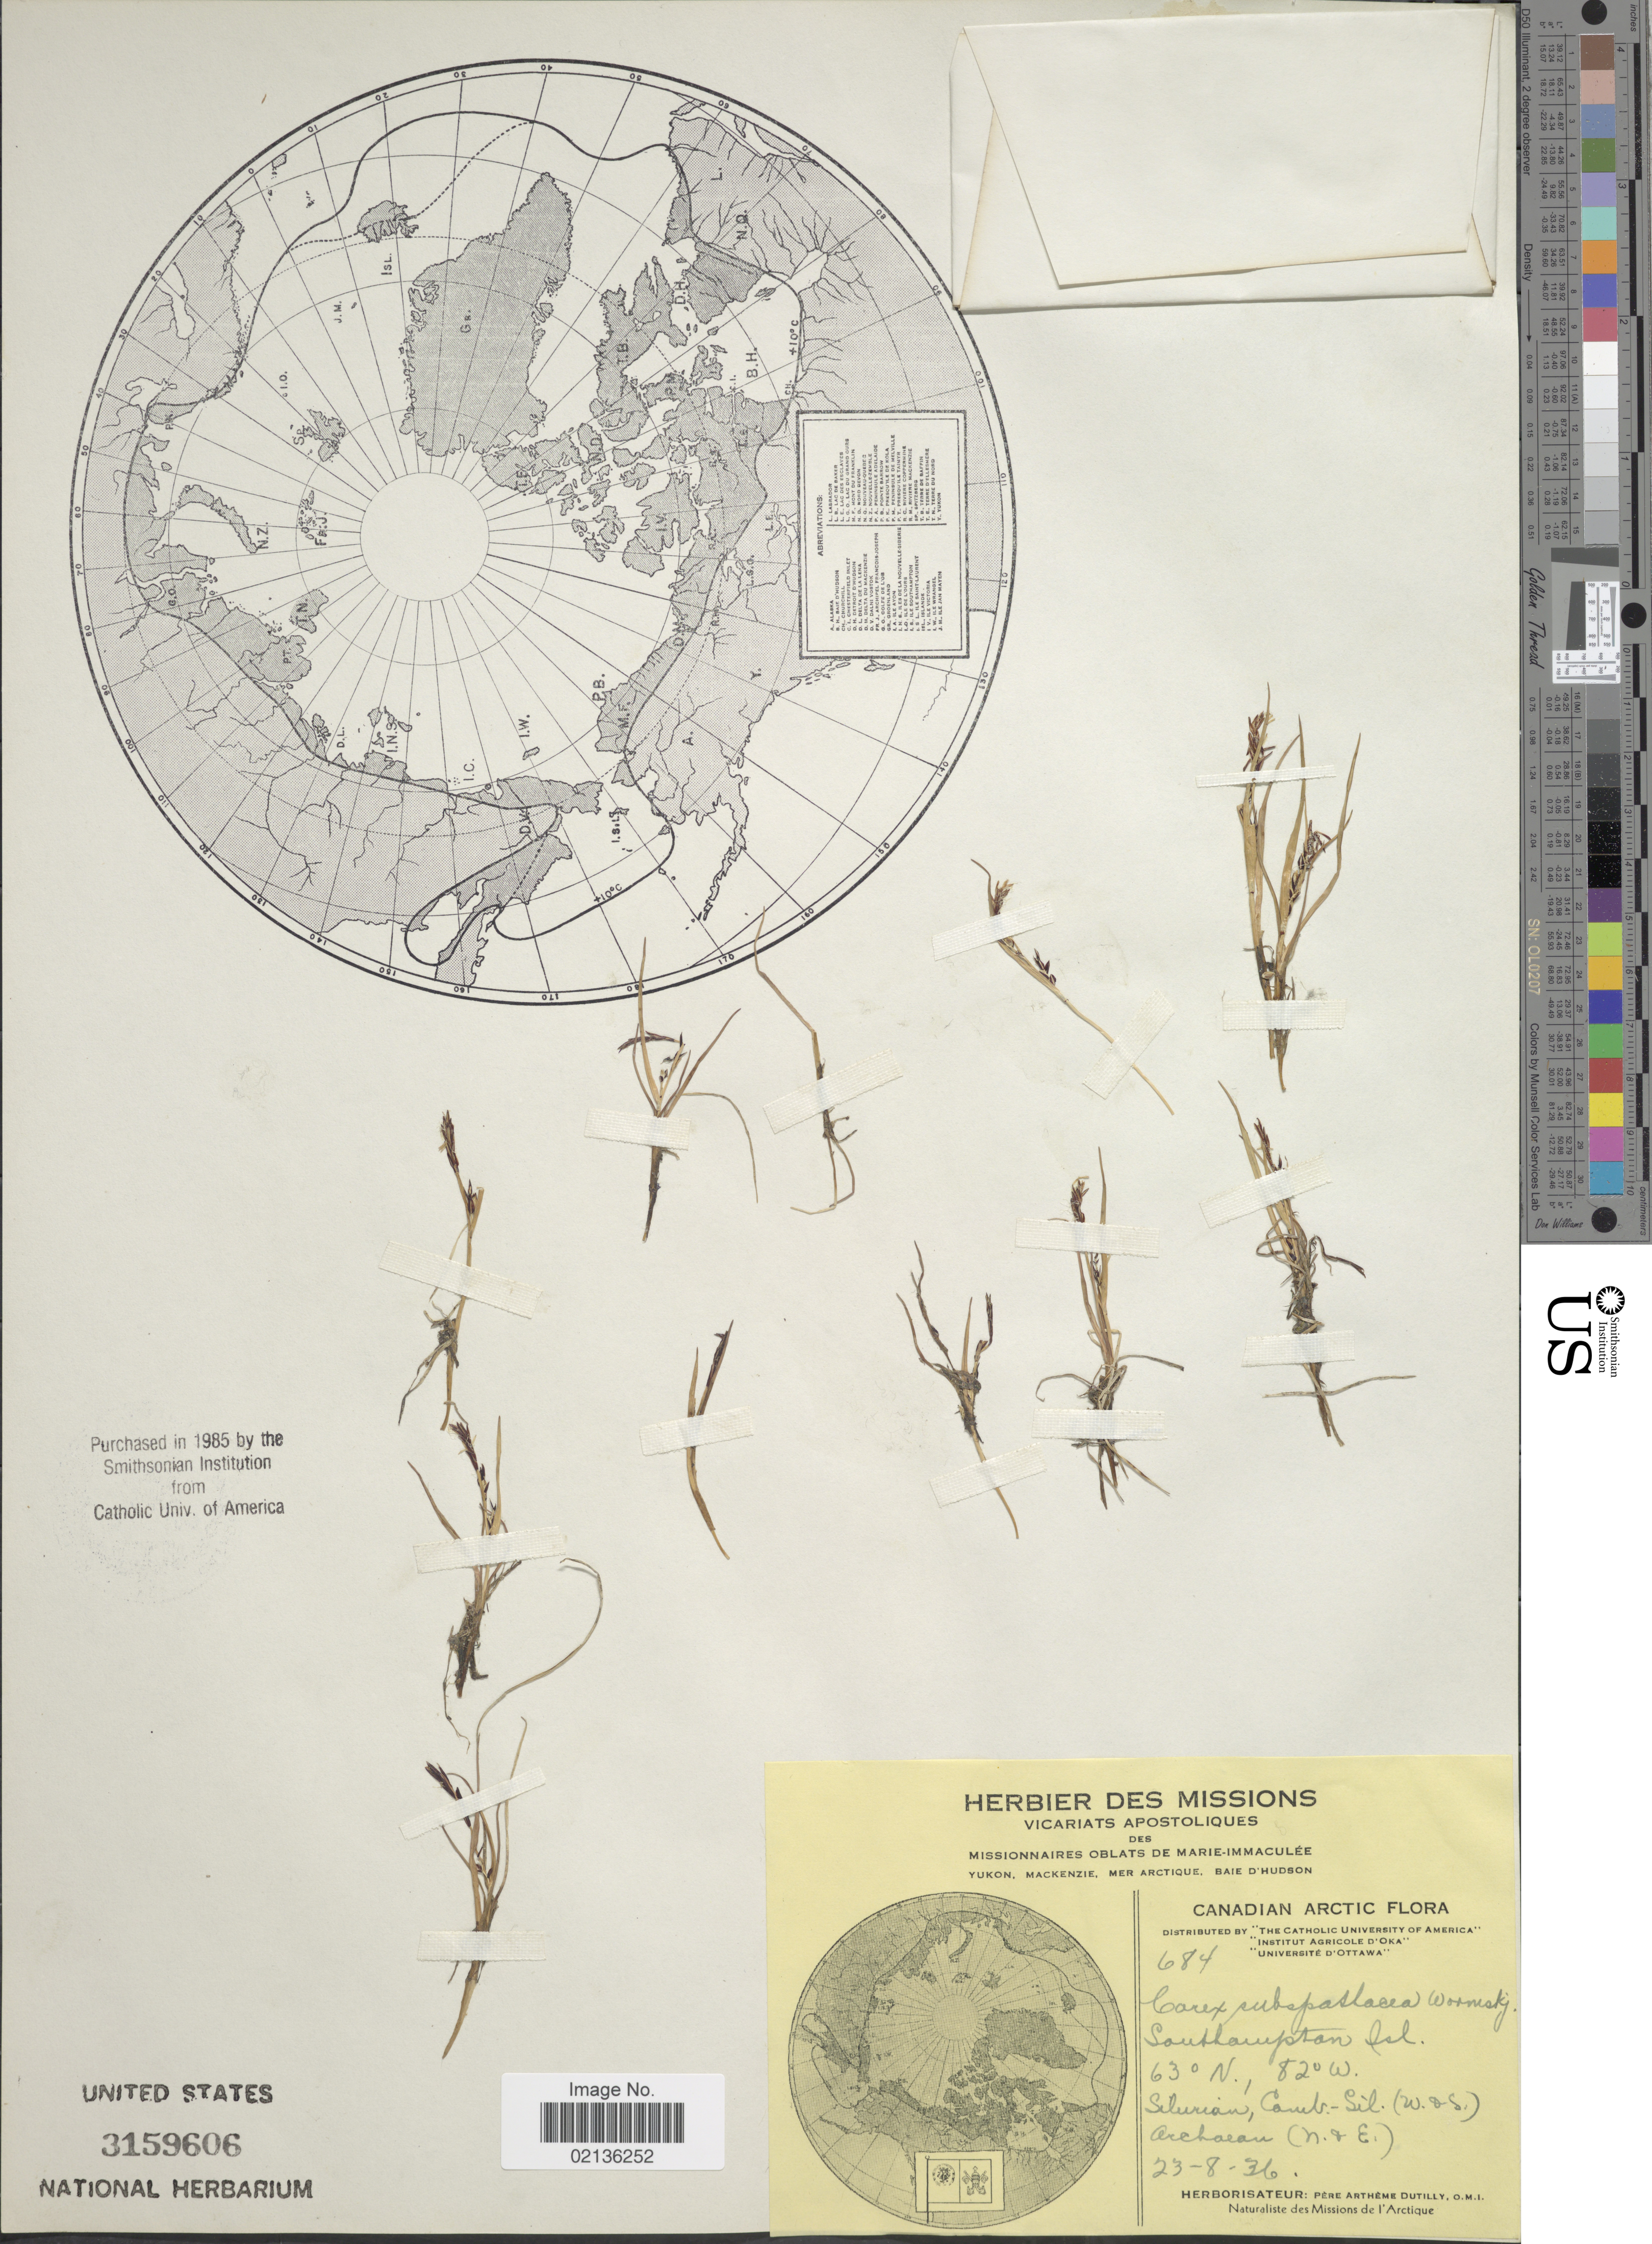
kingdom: Plantae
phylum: Tracheophyta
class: Liliopsida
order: Poales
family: Cyperaceae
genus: Carex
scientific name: Carex subspathacea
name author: Wormsk. ex Hornem.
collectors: A. Dutilly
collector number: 684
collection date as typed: Transcribed d/m/y: 23/8/36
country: Canada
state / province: Nunavut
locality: Canadian Arctic, Southampton Isl.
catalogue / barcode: US 3159606